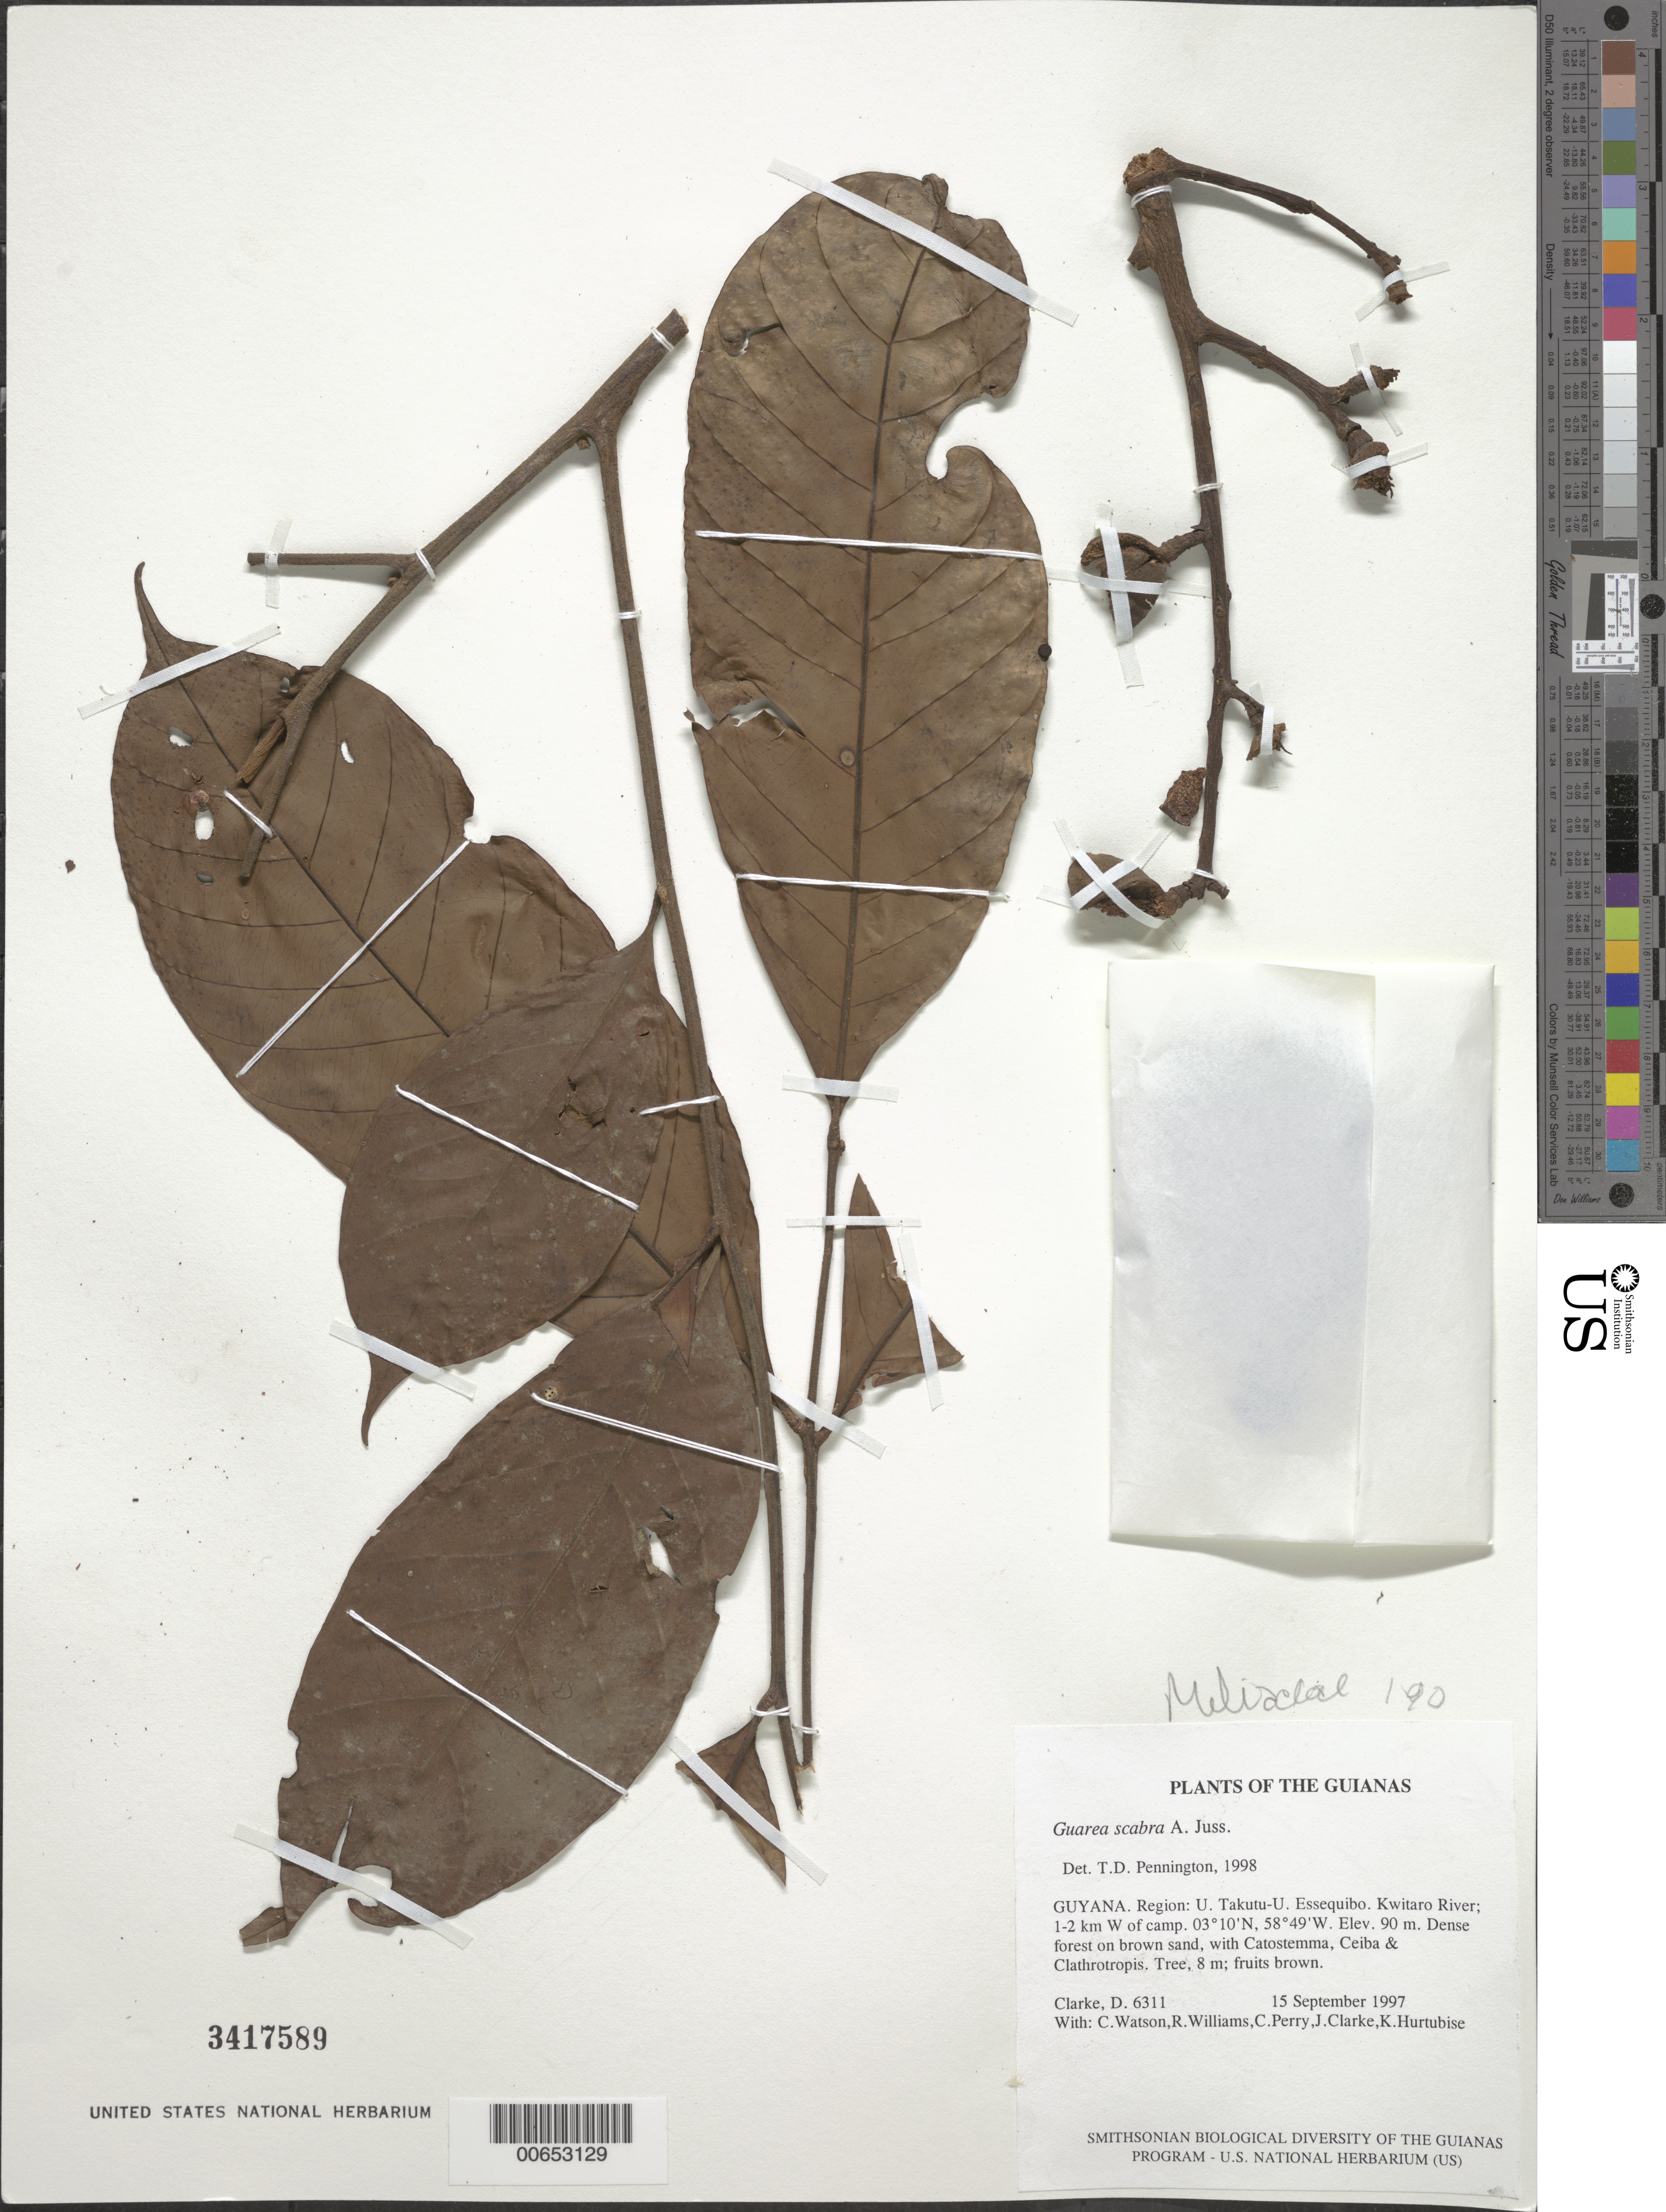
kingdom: Plantae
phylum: Tracheophyta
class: Magnoliopsida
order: Sapindales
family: Meliaceae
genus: Guarea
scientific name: Guarea scabra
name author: A. Juss.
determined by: Pennington, T. D., (K)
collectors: H. D. Clarke, C. Watson, R. Williams, C. Perry, J. Clarke & K. Hurtubise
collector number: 6311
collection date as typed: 15 September 1997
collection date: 1997-09-15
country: Guyana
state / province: U. Takutu-U. Essequibo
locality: Kwitaro River; 1-2 km W of camp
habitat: Dense forest on brown sand, with Catostemma, Ceiba & Clathrotropis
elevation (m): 90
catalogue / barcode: US 3417589